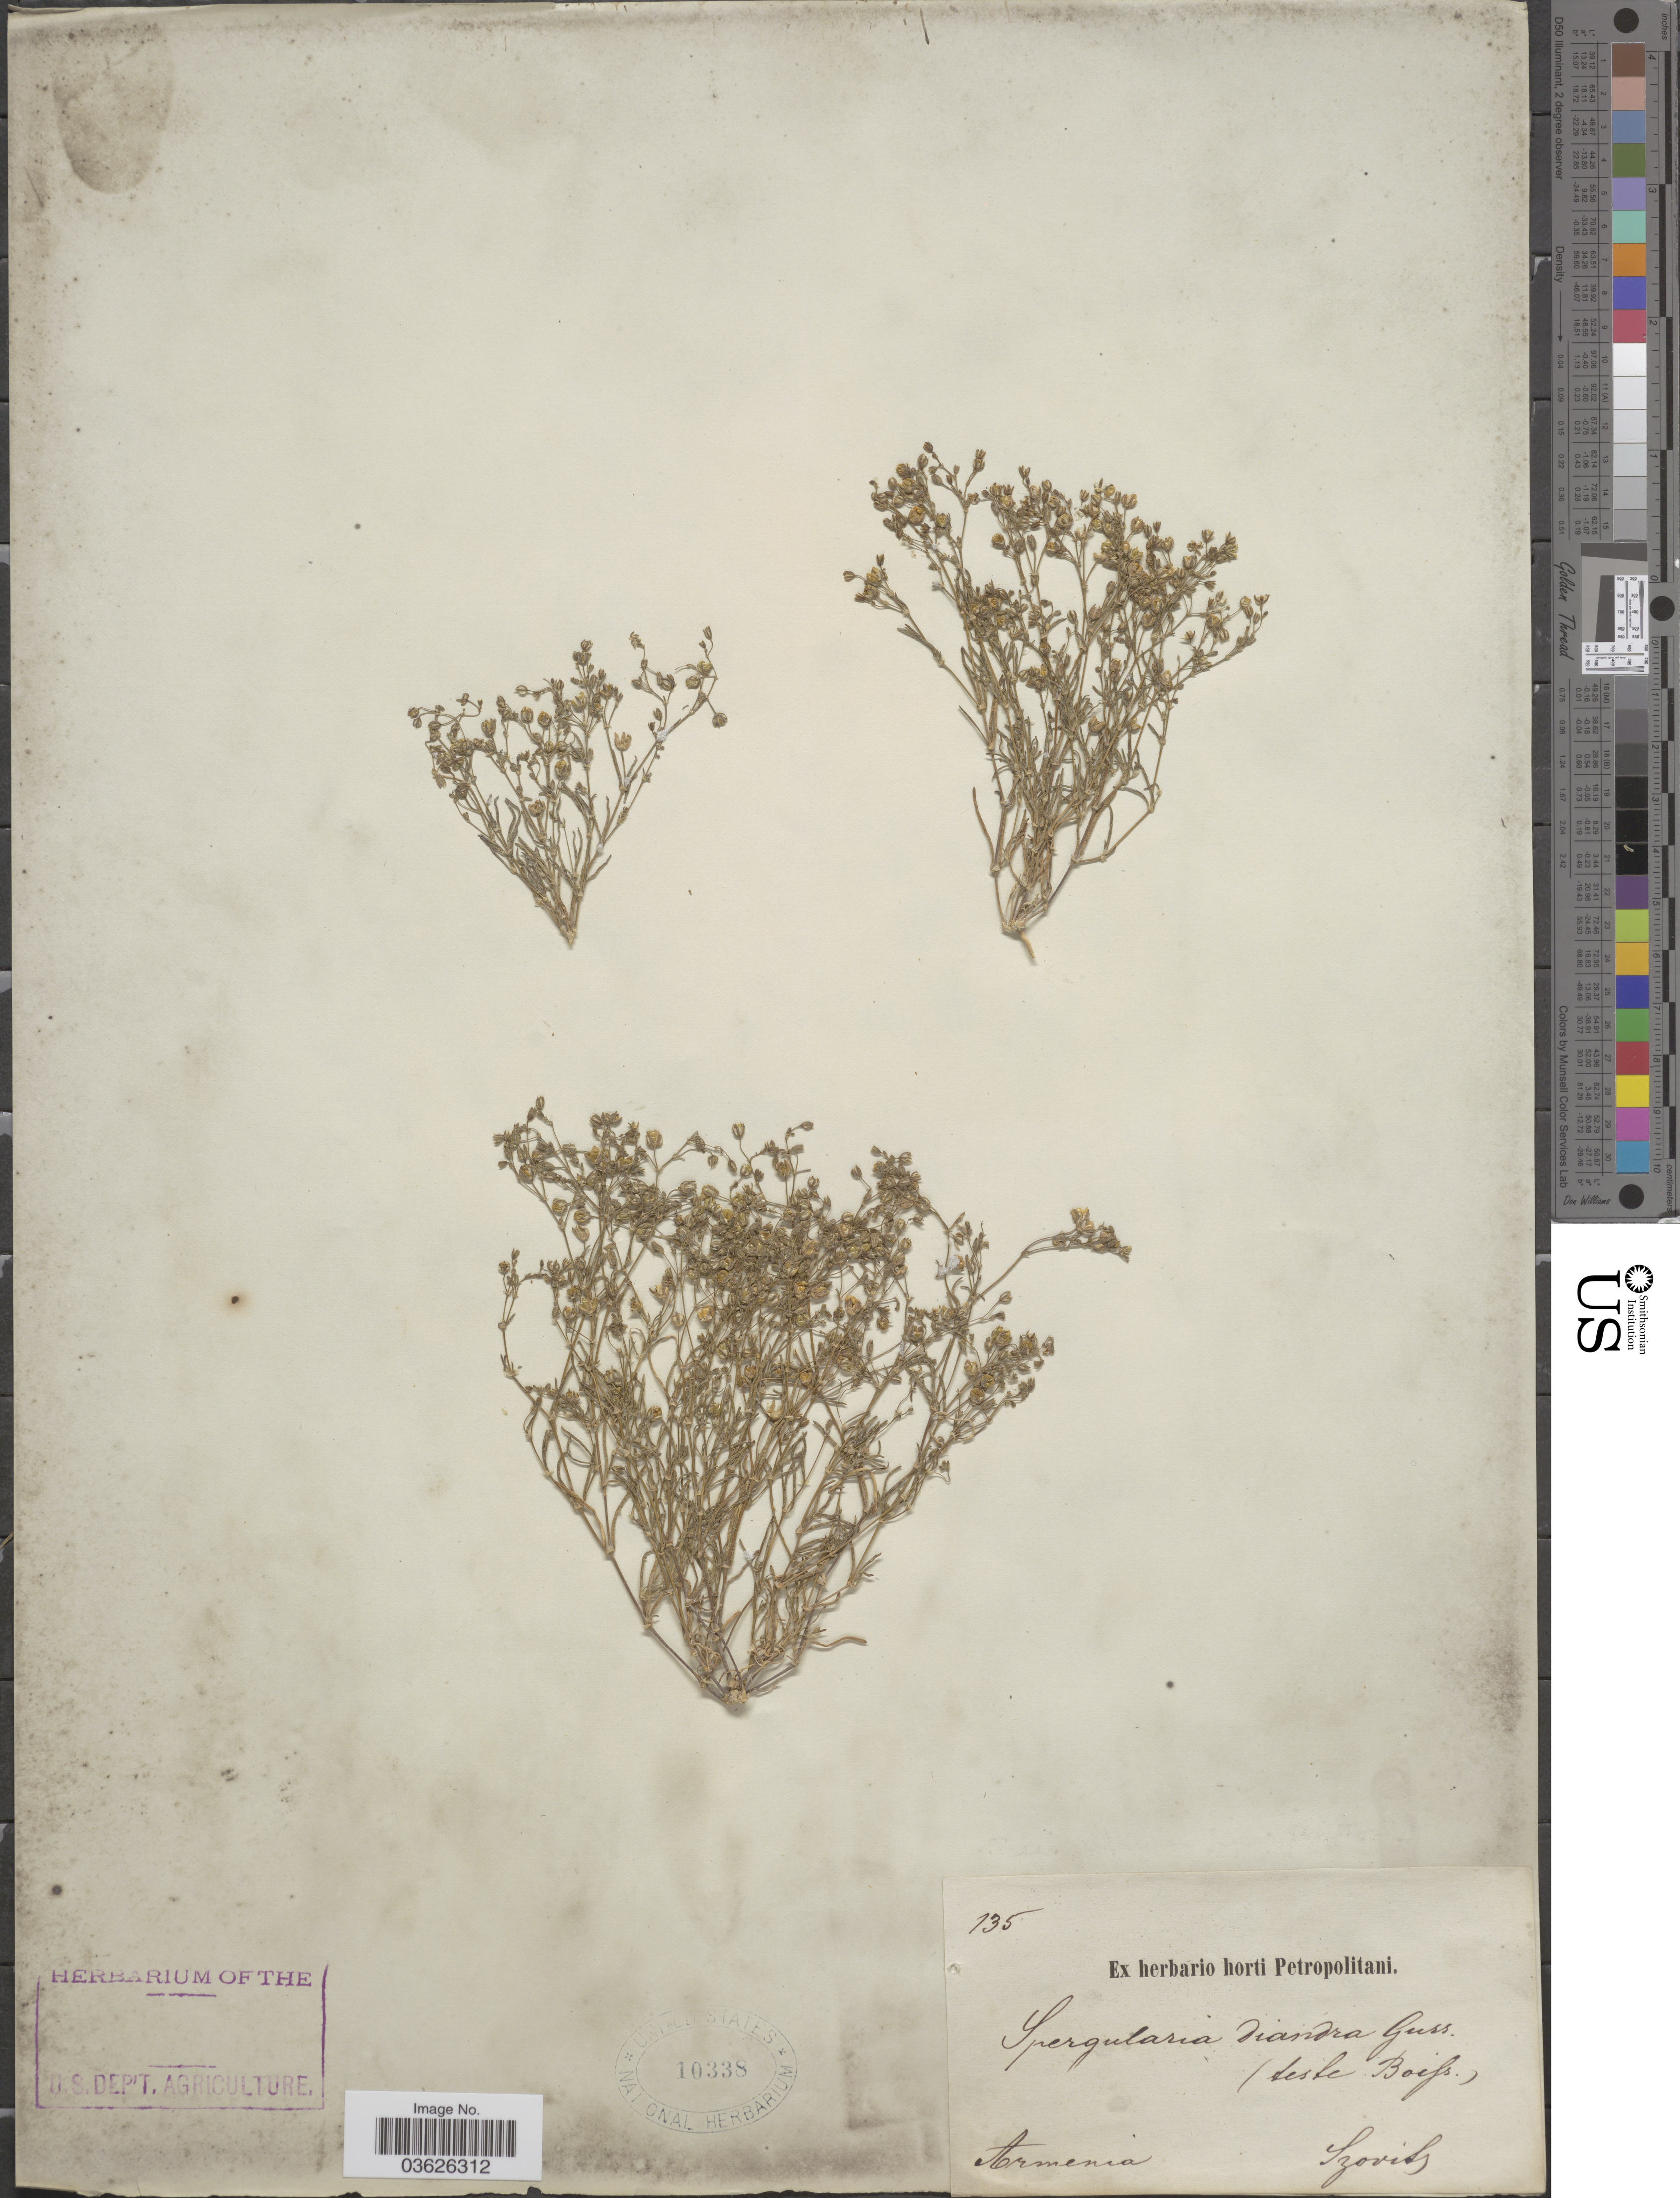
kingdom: Plantae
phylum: Tracheophyta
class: Magnoliopsida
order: Caryophyllales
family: Caryophyllaceae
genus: Spergularia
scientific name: Spergularia diandra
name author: (Gussone) Heldr.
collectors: Szovits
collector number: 135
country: Armenia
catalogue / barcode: US 10338